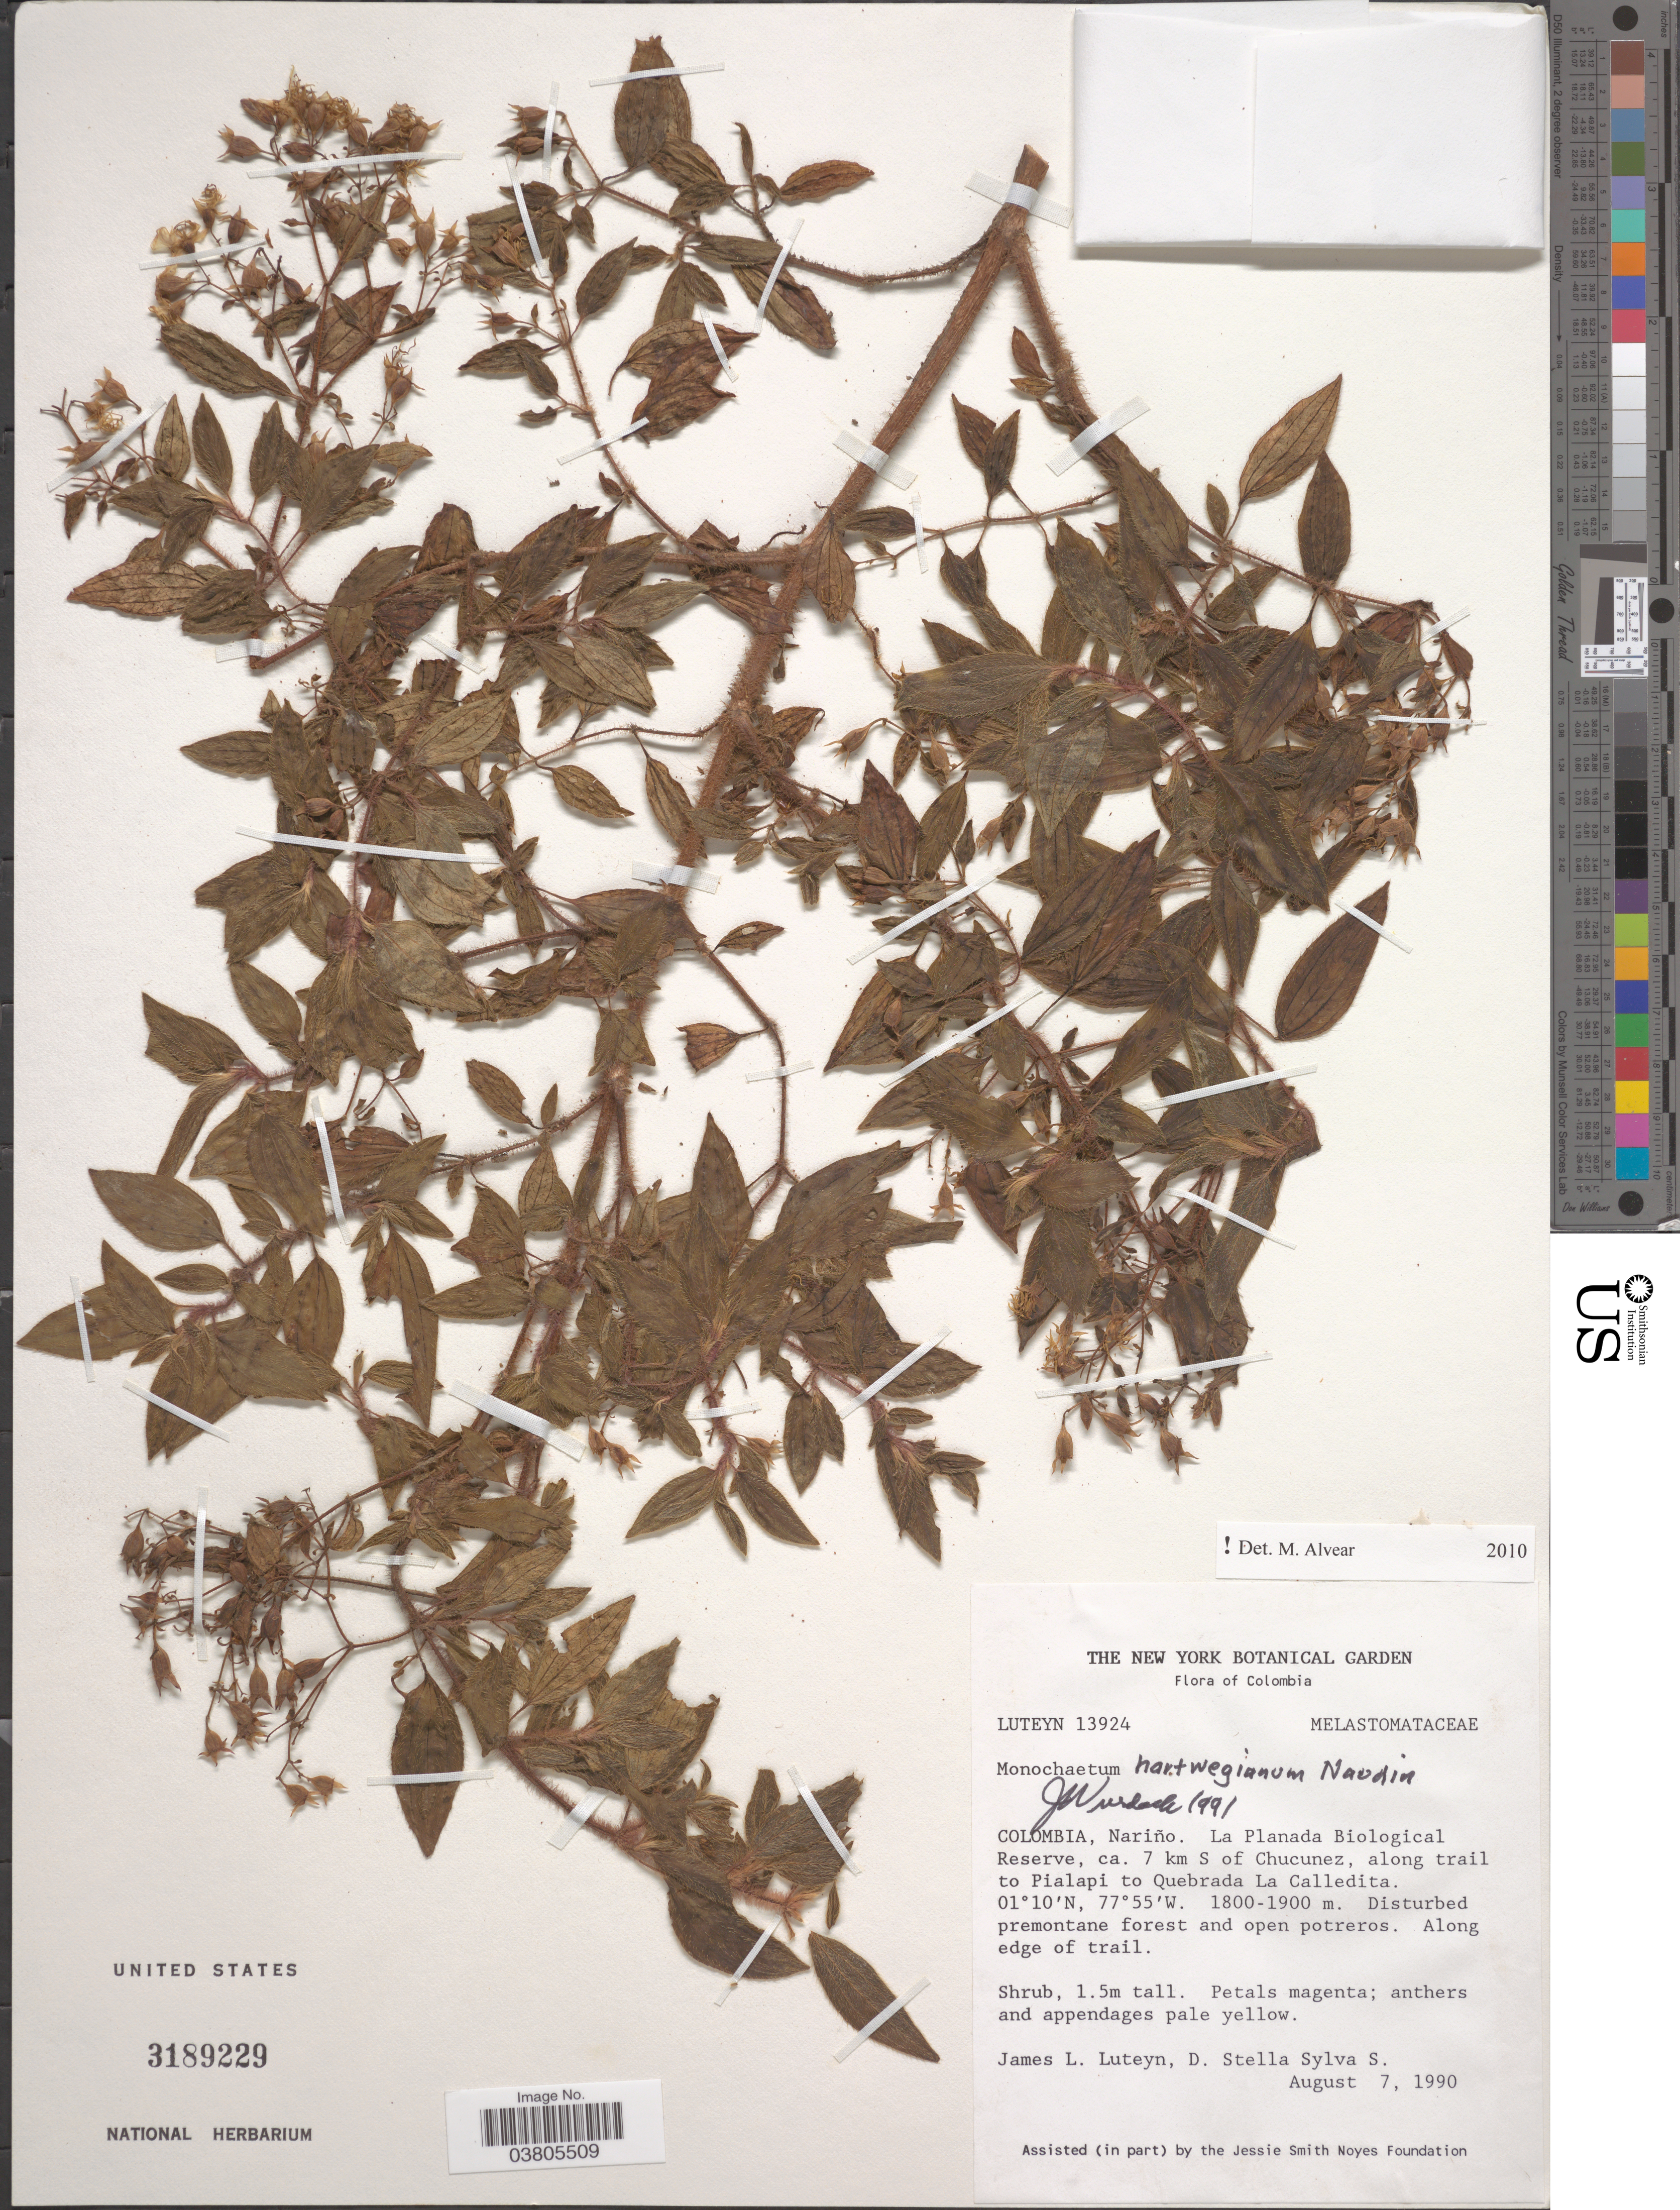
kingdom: Plantae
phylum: Tracheophyta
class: Magnoliopsida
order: Myrtales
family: Melastomataceae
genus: Monochaetum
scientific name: Monochaetum hartwegianum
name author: Naudin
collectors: J. L. Luteyn & Stella Sylva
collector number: Luteyn 13924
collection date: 1990-08-07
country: Colombia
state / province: Nariño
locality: La Planada Biological Reserve, ca. 7 km S of Chucunez, along trail to Pialapi to Quebrada La Calledita.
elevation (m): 1800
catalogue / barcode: US 3189229